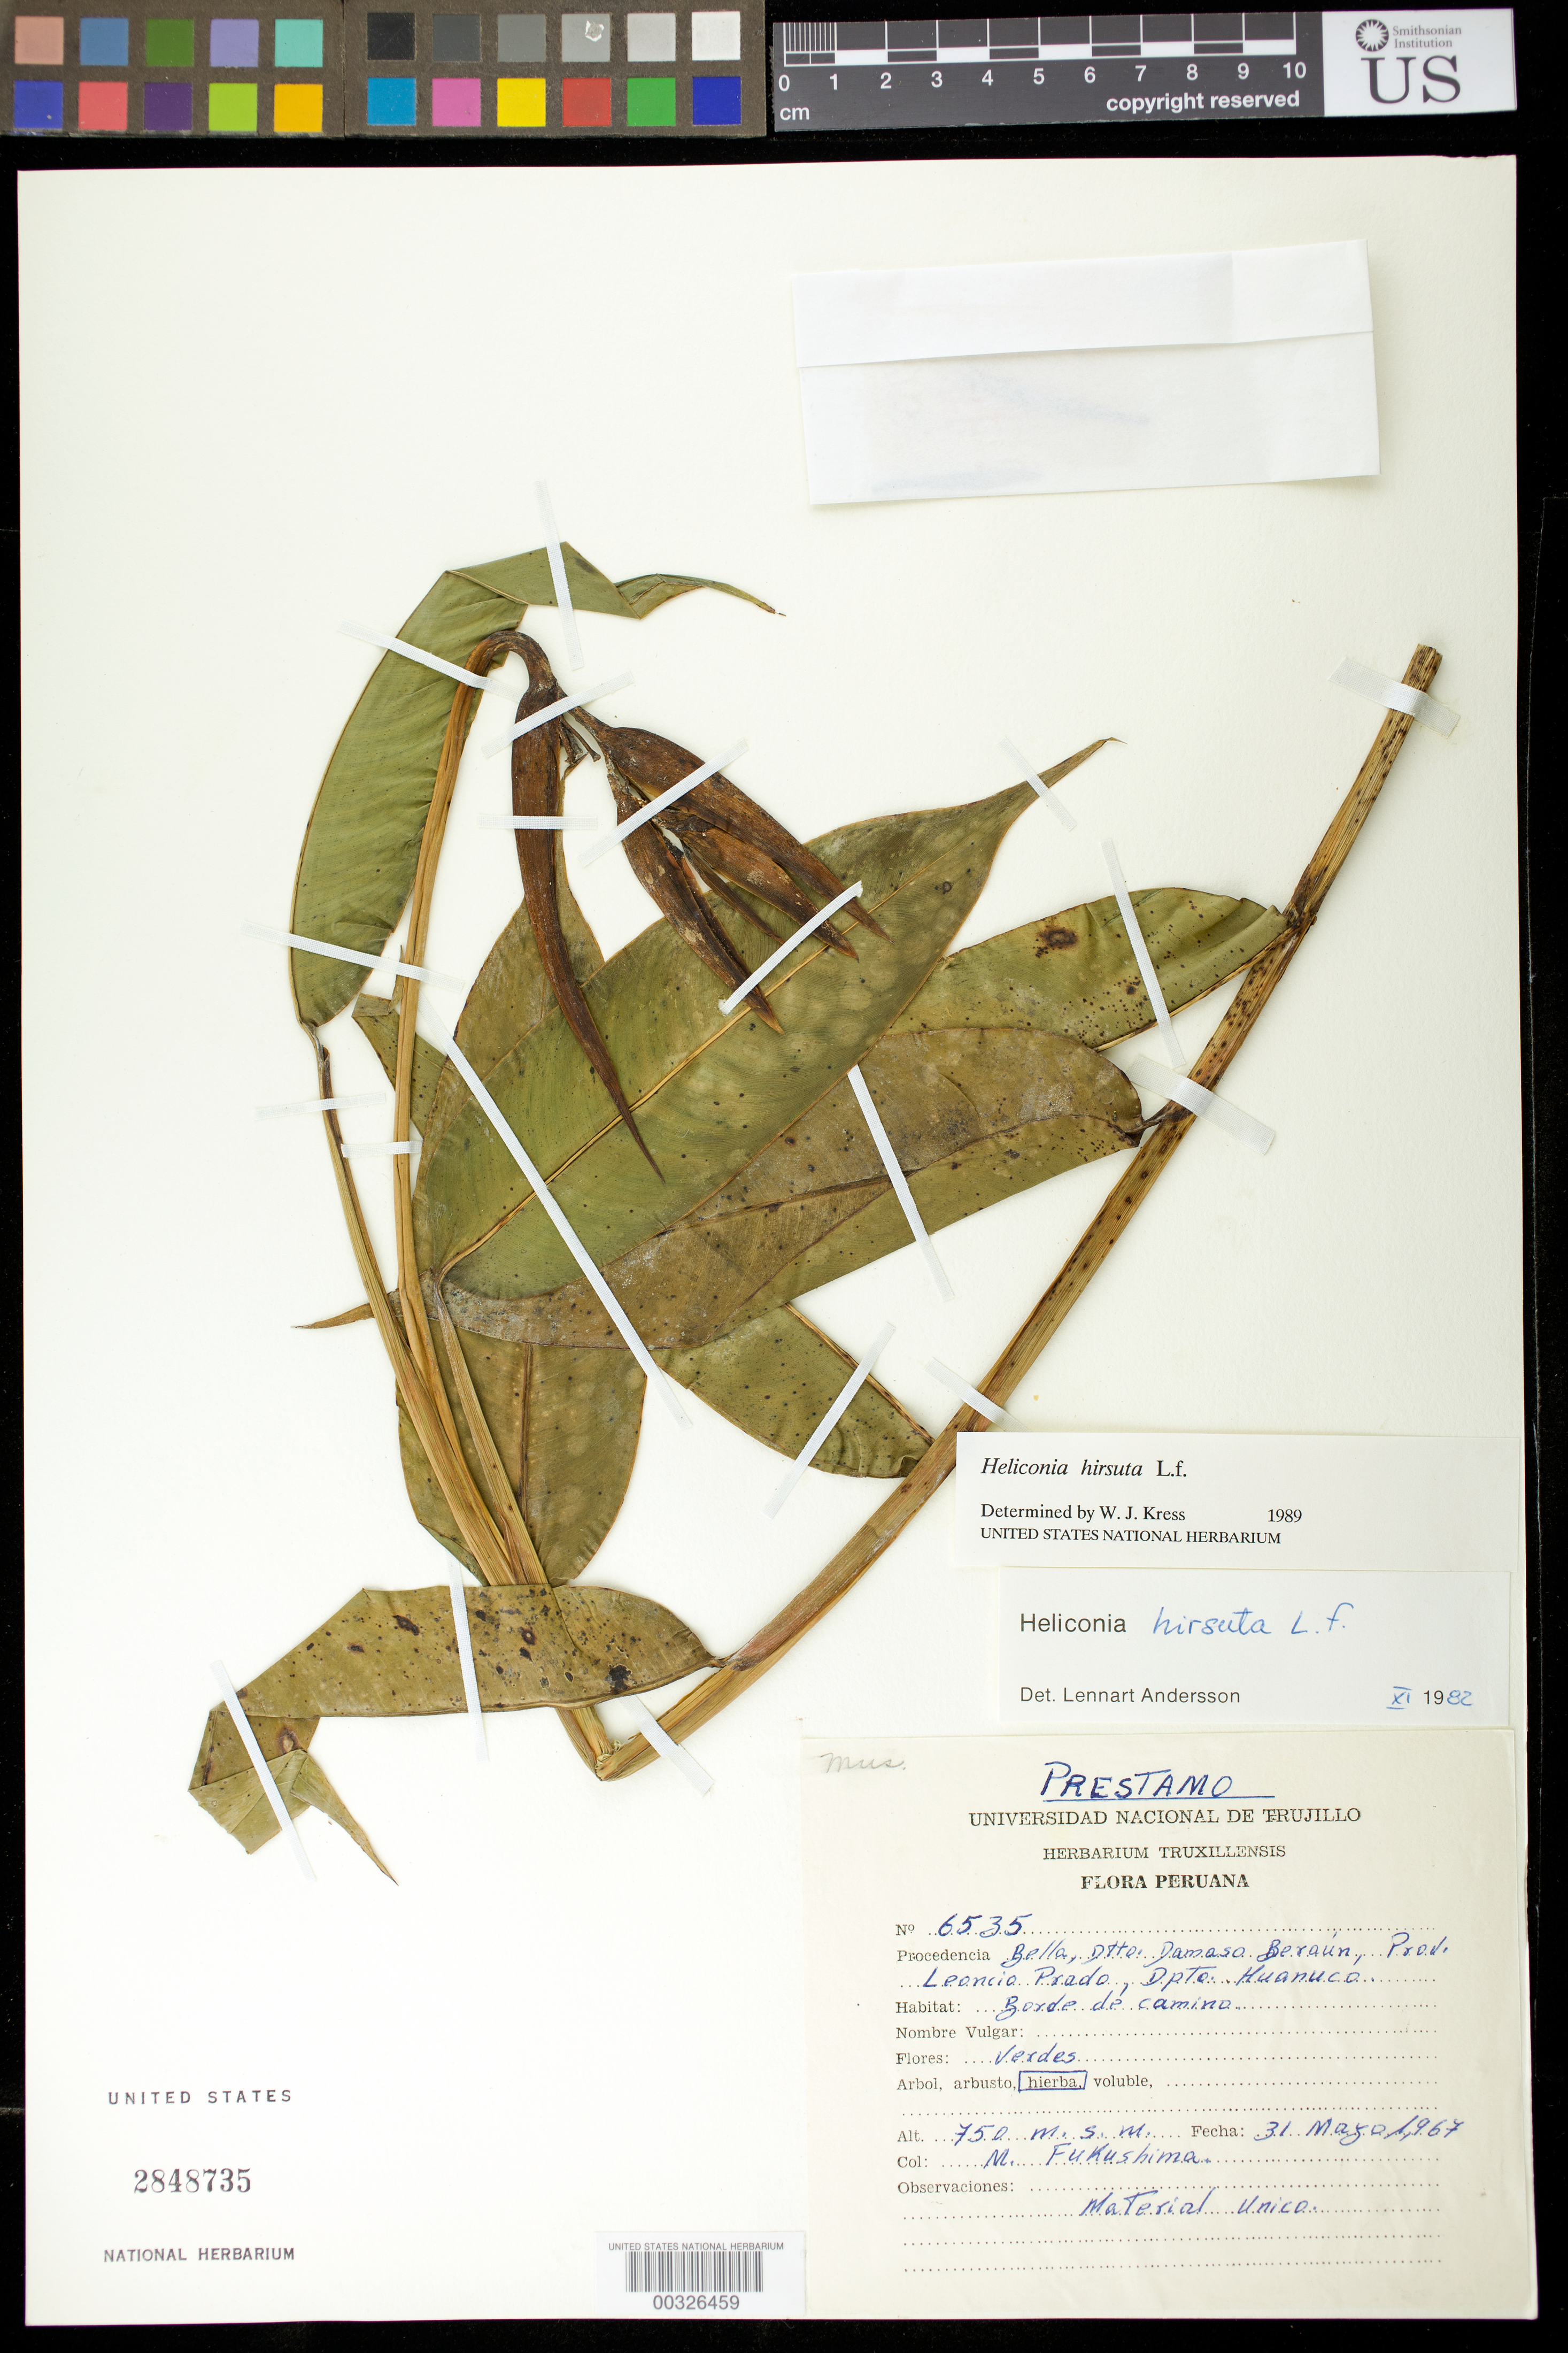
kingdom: Plantae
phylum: Tracheophyta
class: Liliopsida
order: Zingiberales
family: Heliconiaceae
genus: Heliconia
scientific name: Heliconia hirsuta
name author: L. f.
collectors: M. Fukushima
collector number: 6535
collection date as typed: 31 May 1967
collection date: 1967-05-31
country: Peru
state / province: Huánuco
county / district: Leoncio Prado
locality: Bella, Dtto. Damaso Beraun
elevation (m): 750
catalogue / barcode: US 2848735